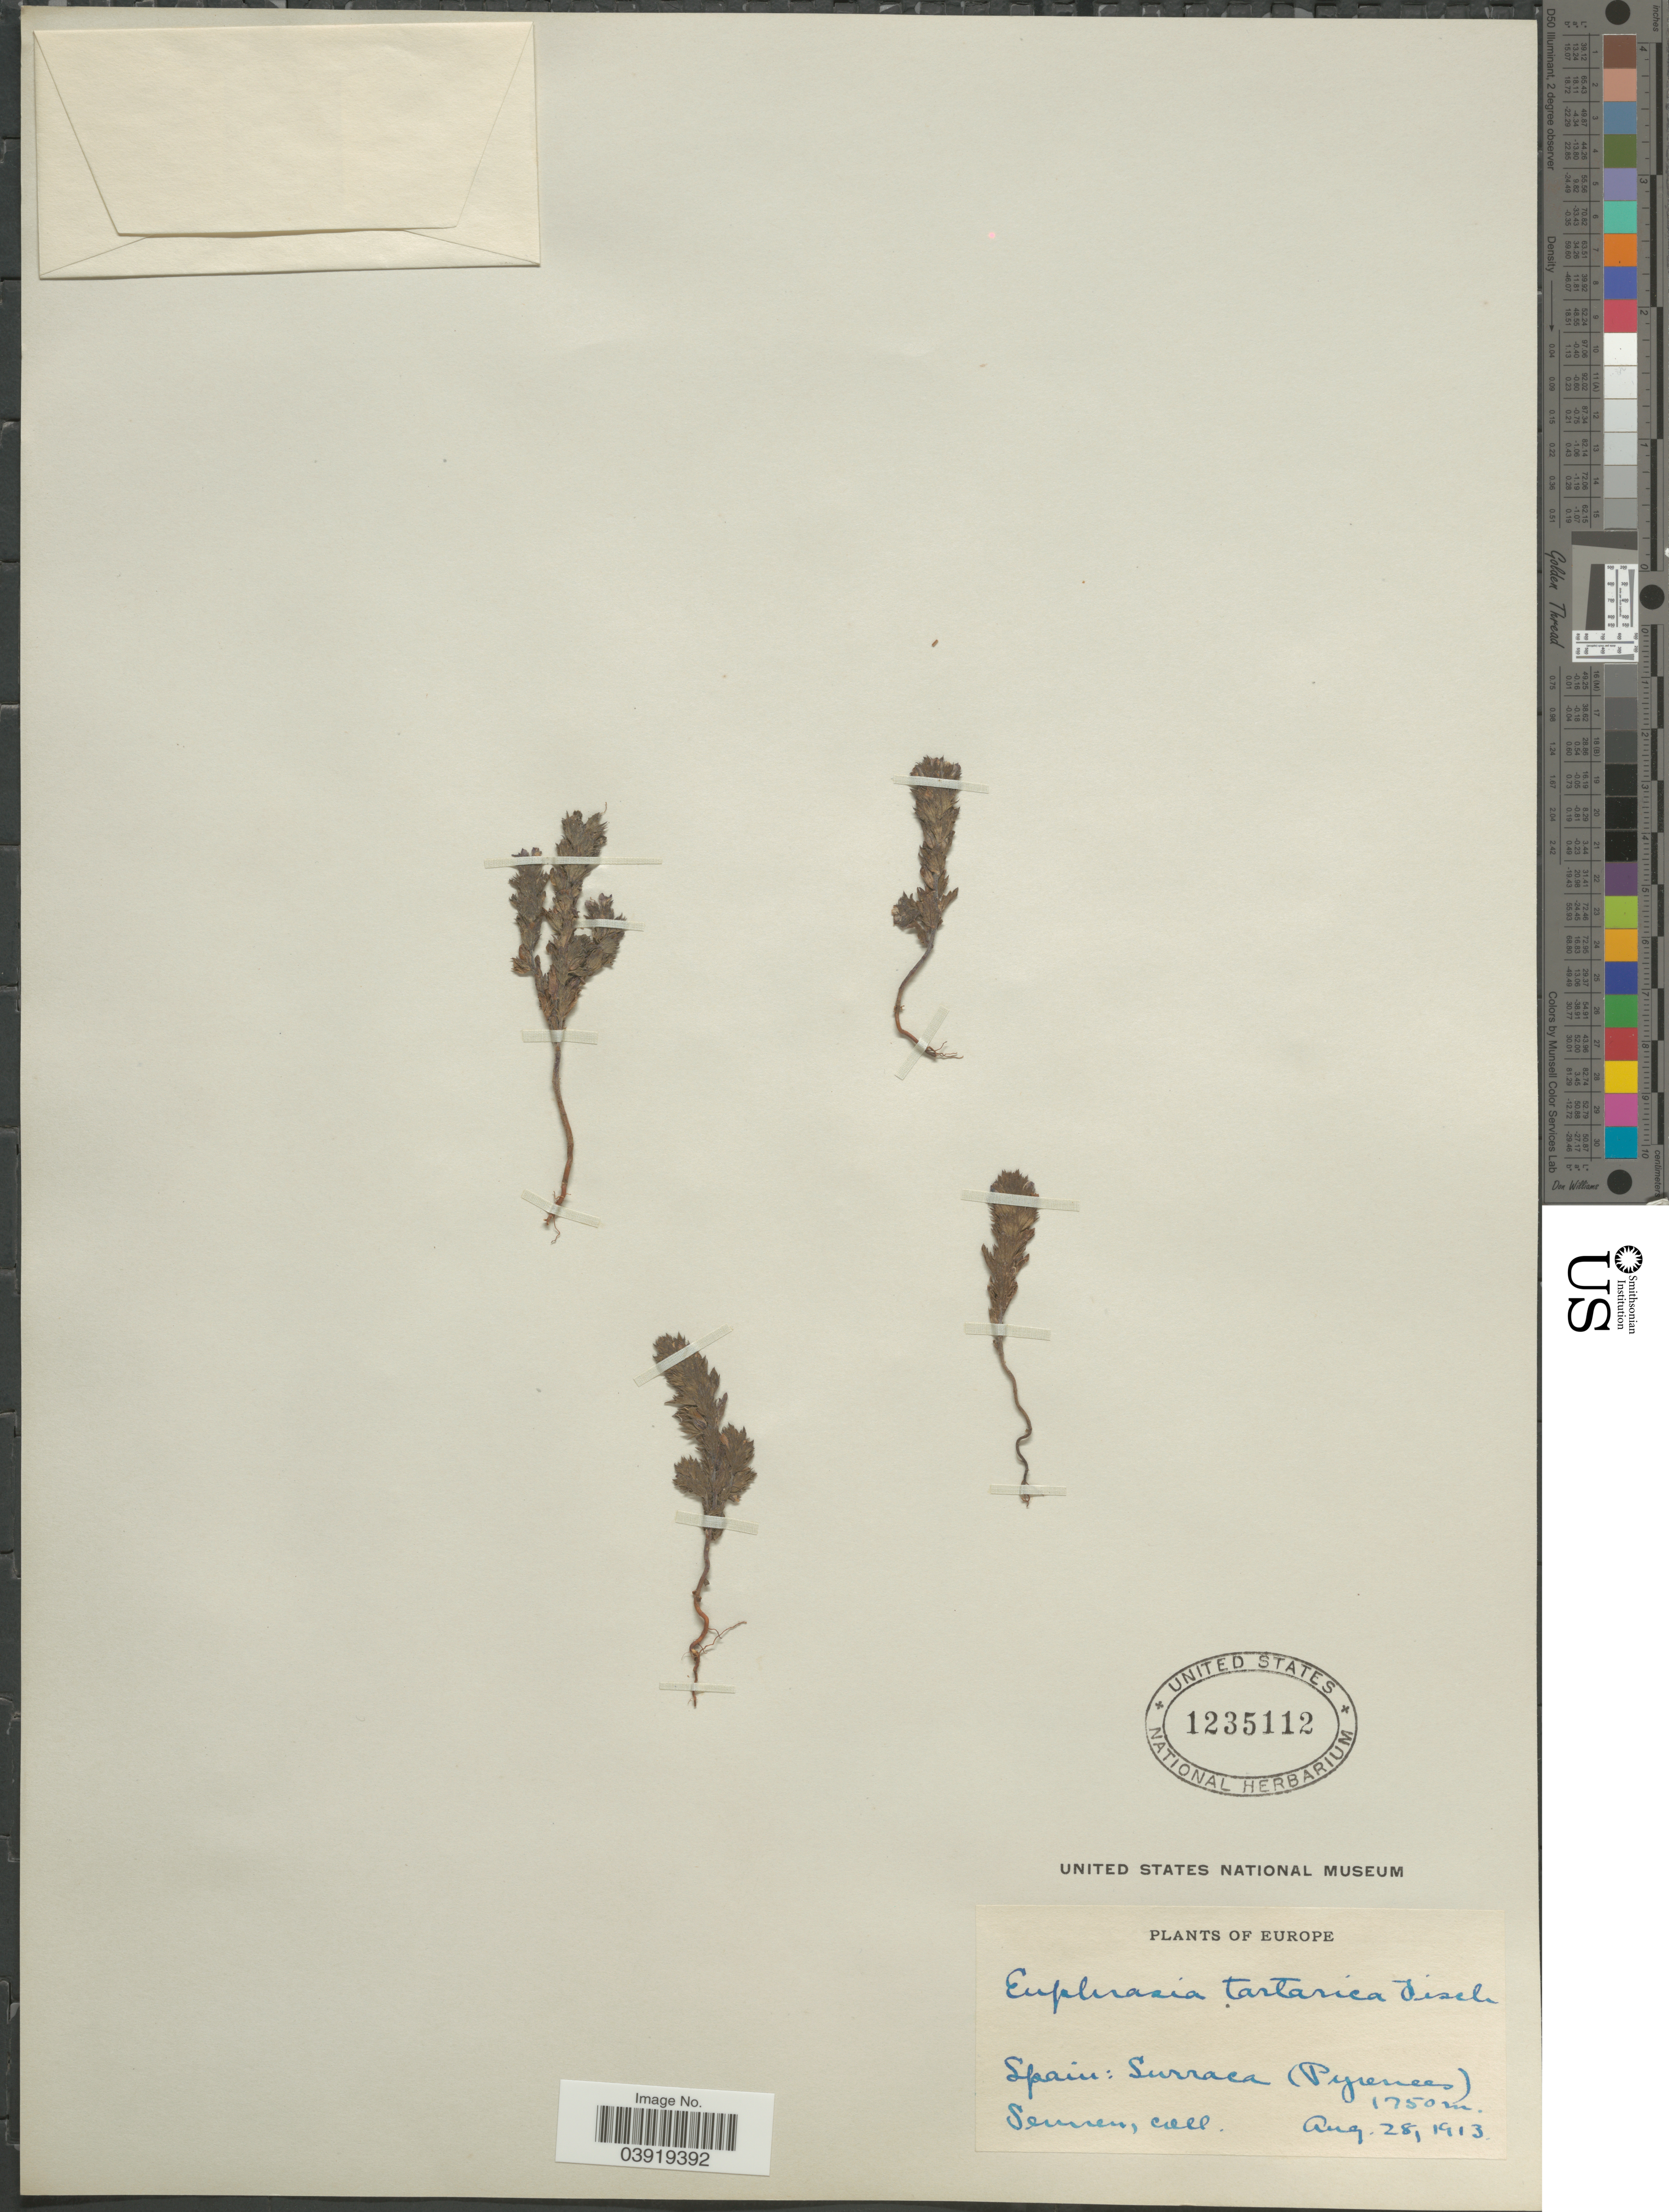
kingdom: Plantae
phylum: Tracheophyta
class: Magnoliopsida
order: Lamiales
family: Orobanchaceae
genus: Euphrasia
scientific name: Euphrasia tatarica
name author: Fisch. ex Spreng.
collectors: E. Sennen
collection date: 1913-08-28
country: Spain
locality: Surraca (Pyrenees).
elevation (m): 1750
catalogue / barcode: US 1235112